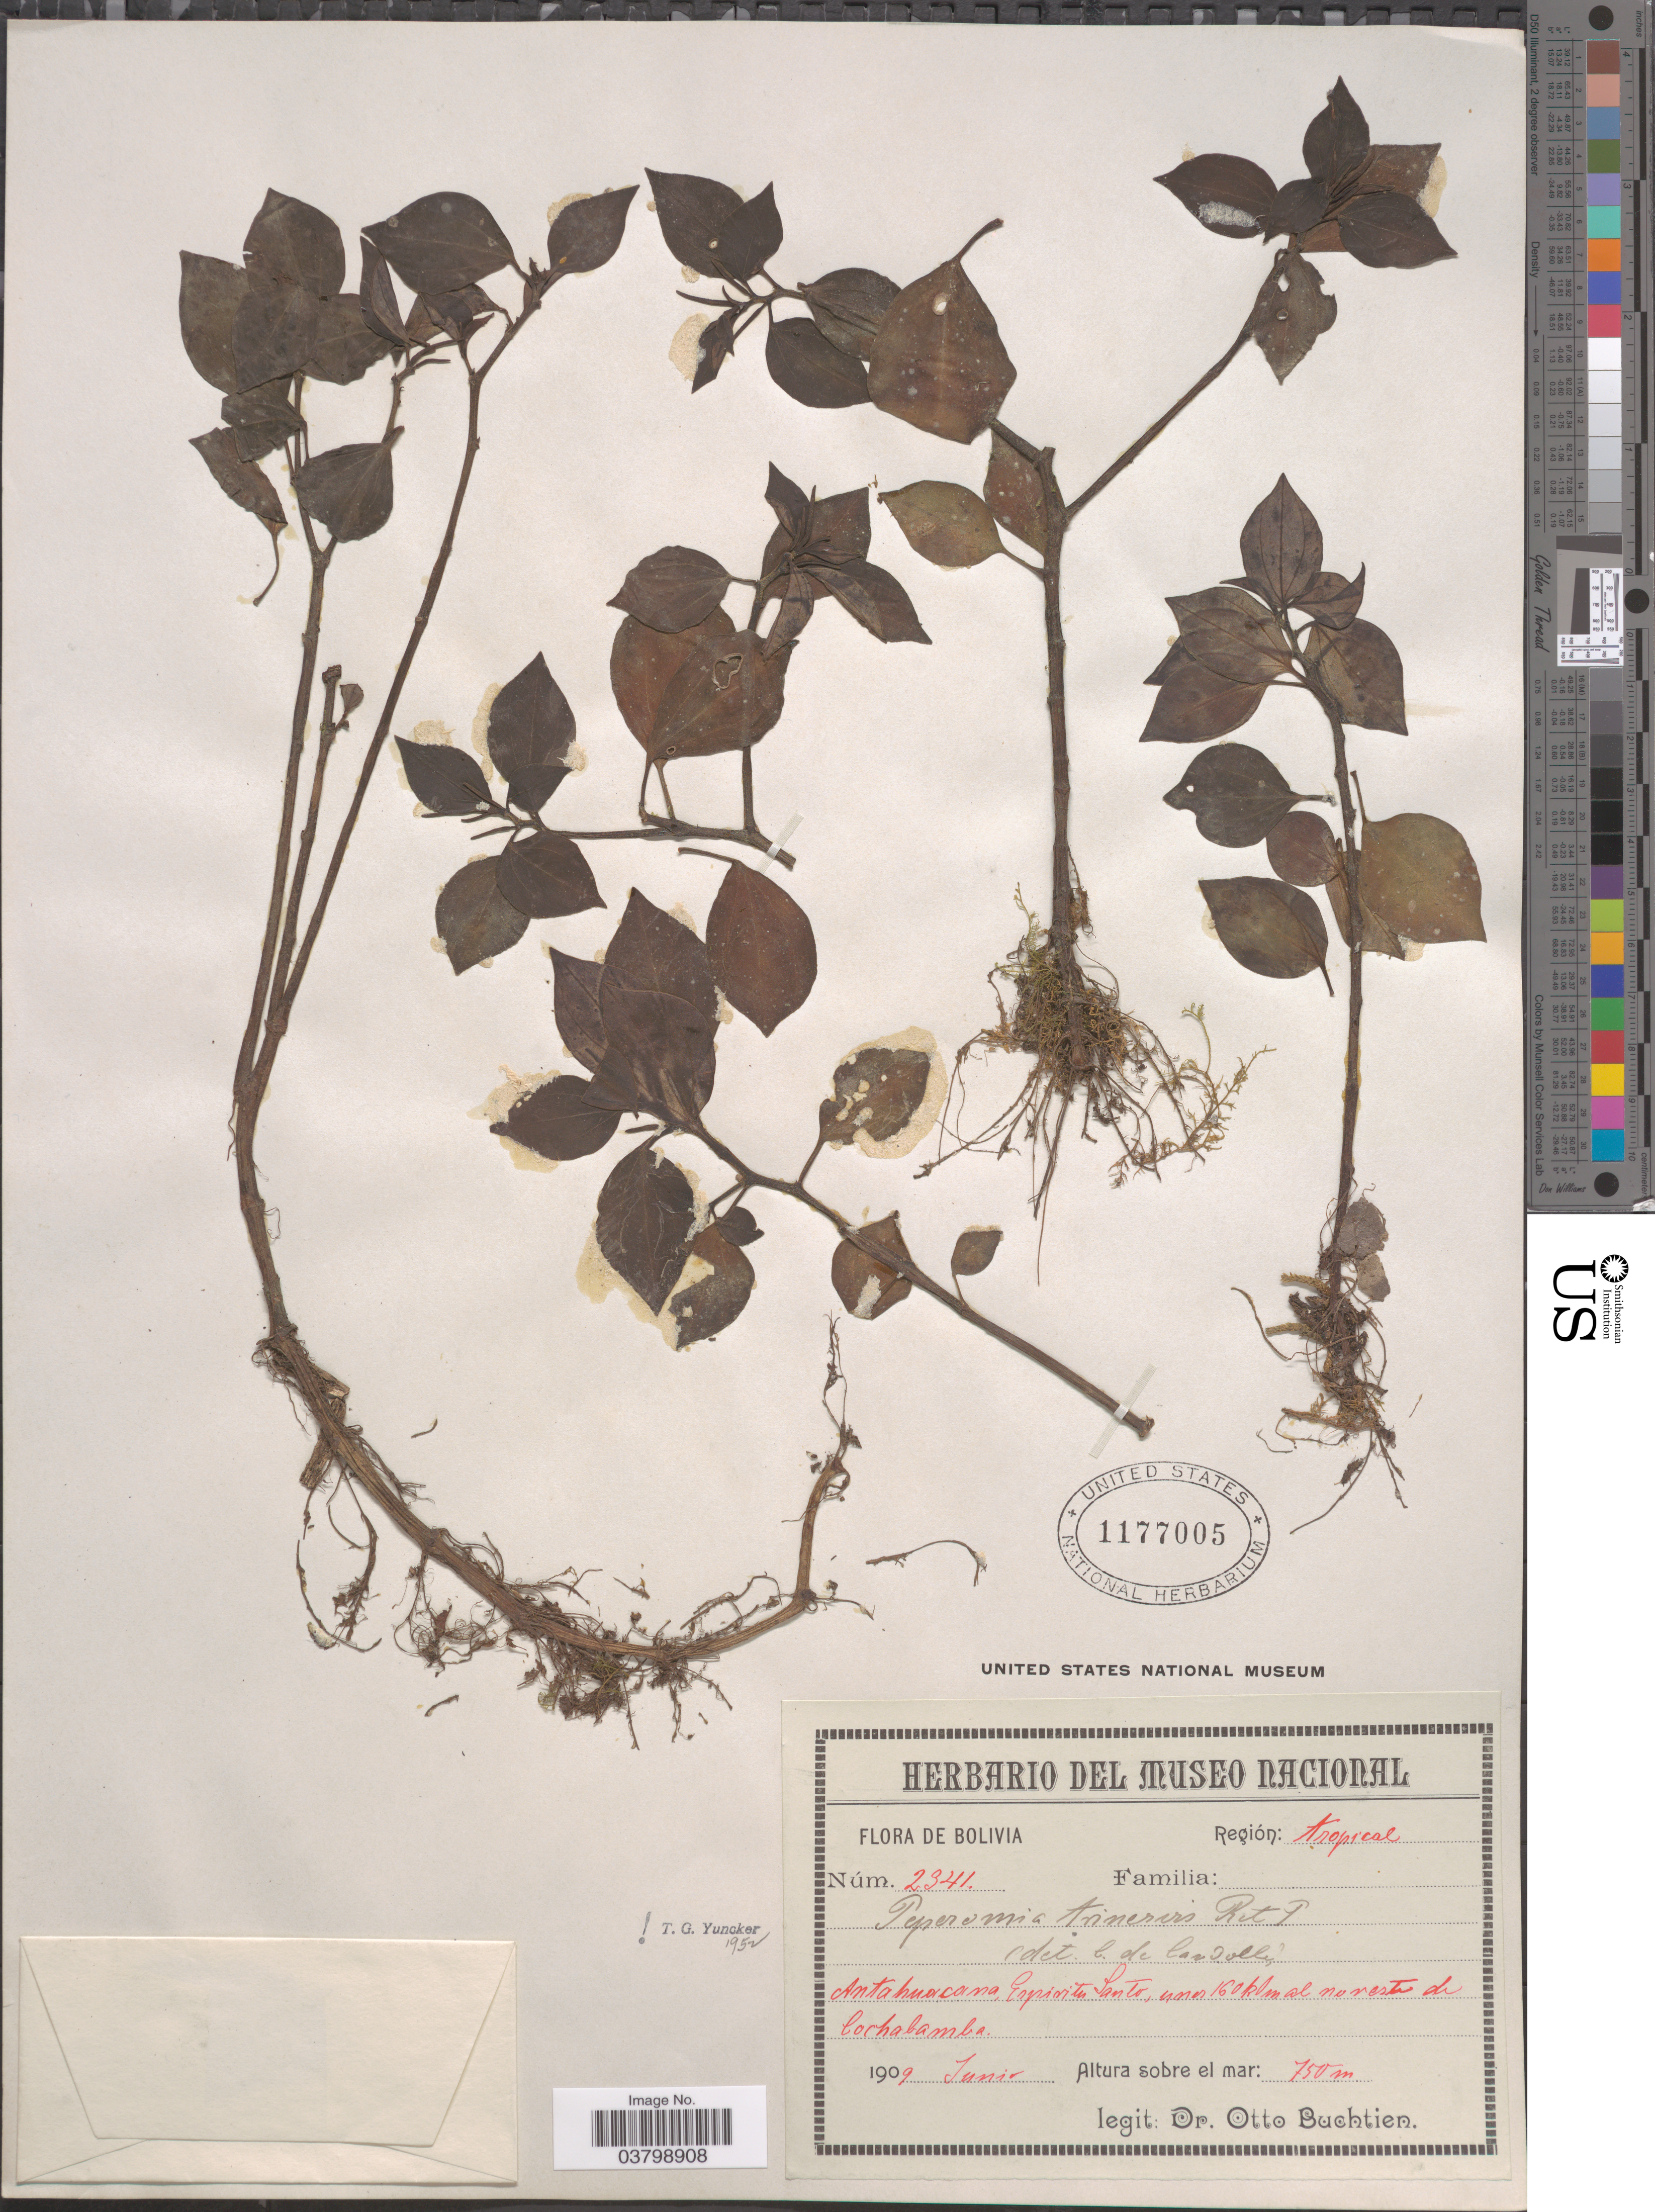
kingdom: Plantae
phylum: Tracheophyta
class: Magnoliopsida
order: Piperales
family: Piperaceae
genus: Peperomia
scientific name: Peperomia trinervis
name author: Ruiz & Pav.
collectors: O. Buchtien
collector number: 2341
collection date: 1909-06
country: Bolivia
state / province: Cochabamba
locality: Región: tropical. Antahuacana, Espiritu Santo, unos 160 klm al noreste de Cochabamba.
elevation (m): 750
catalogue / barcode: US 1177005